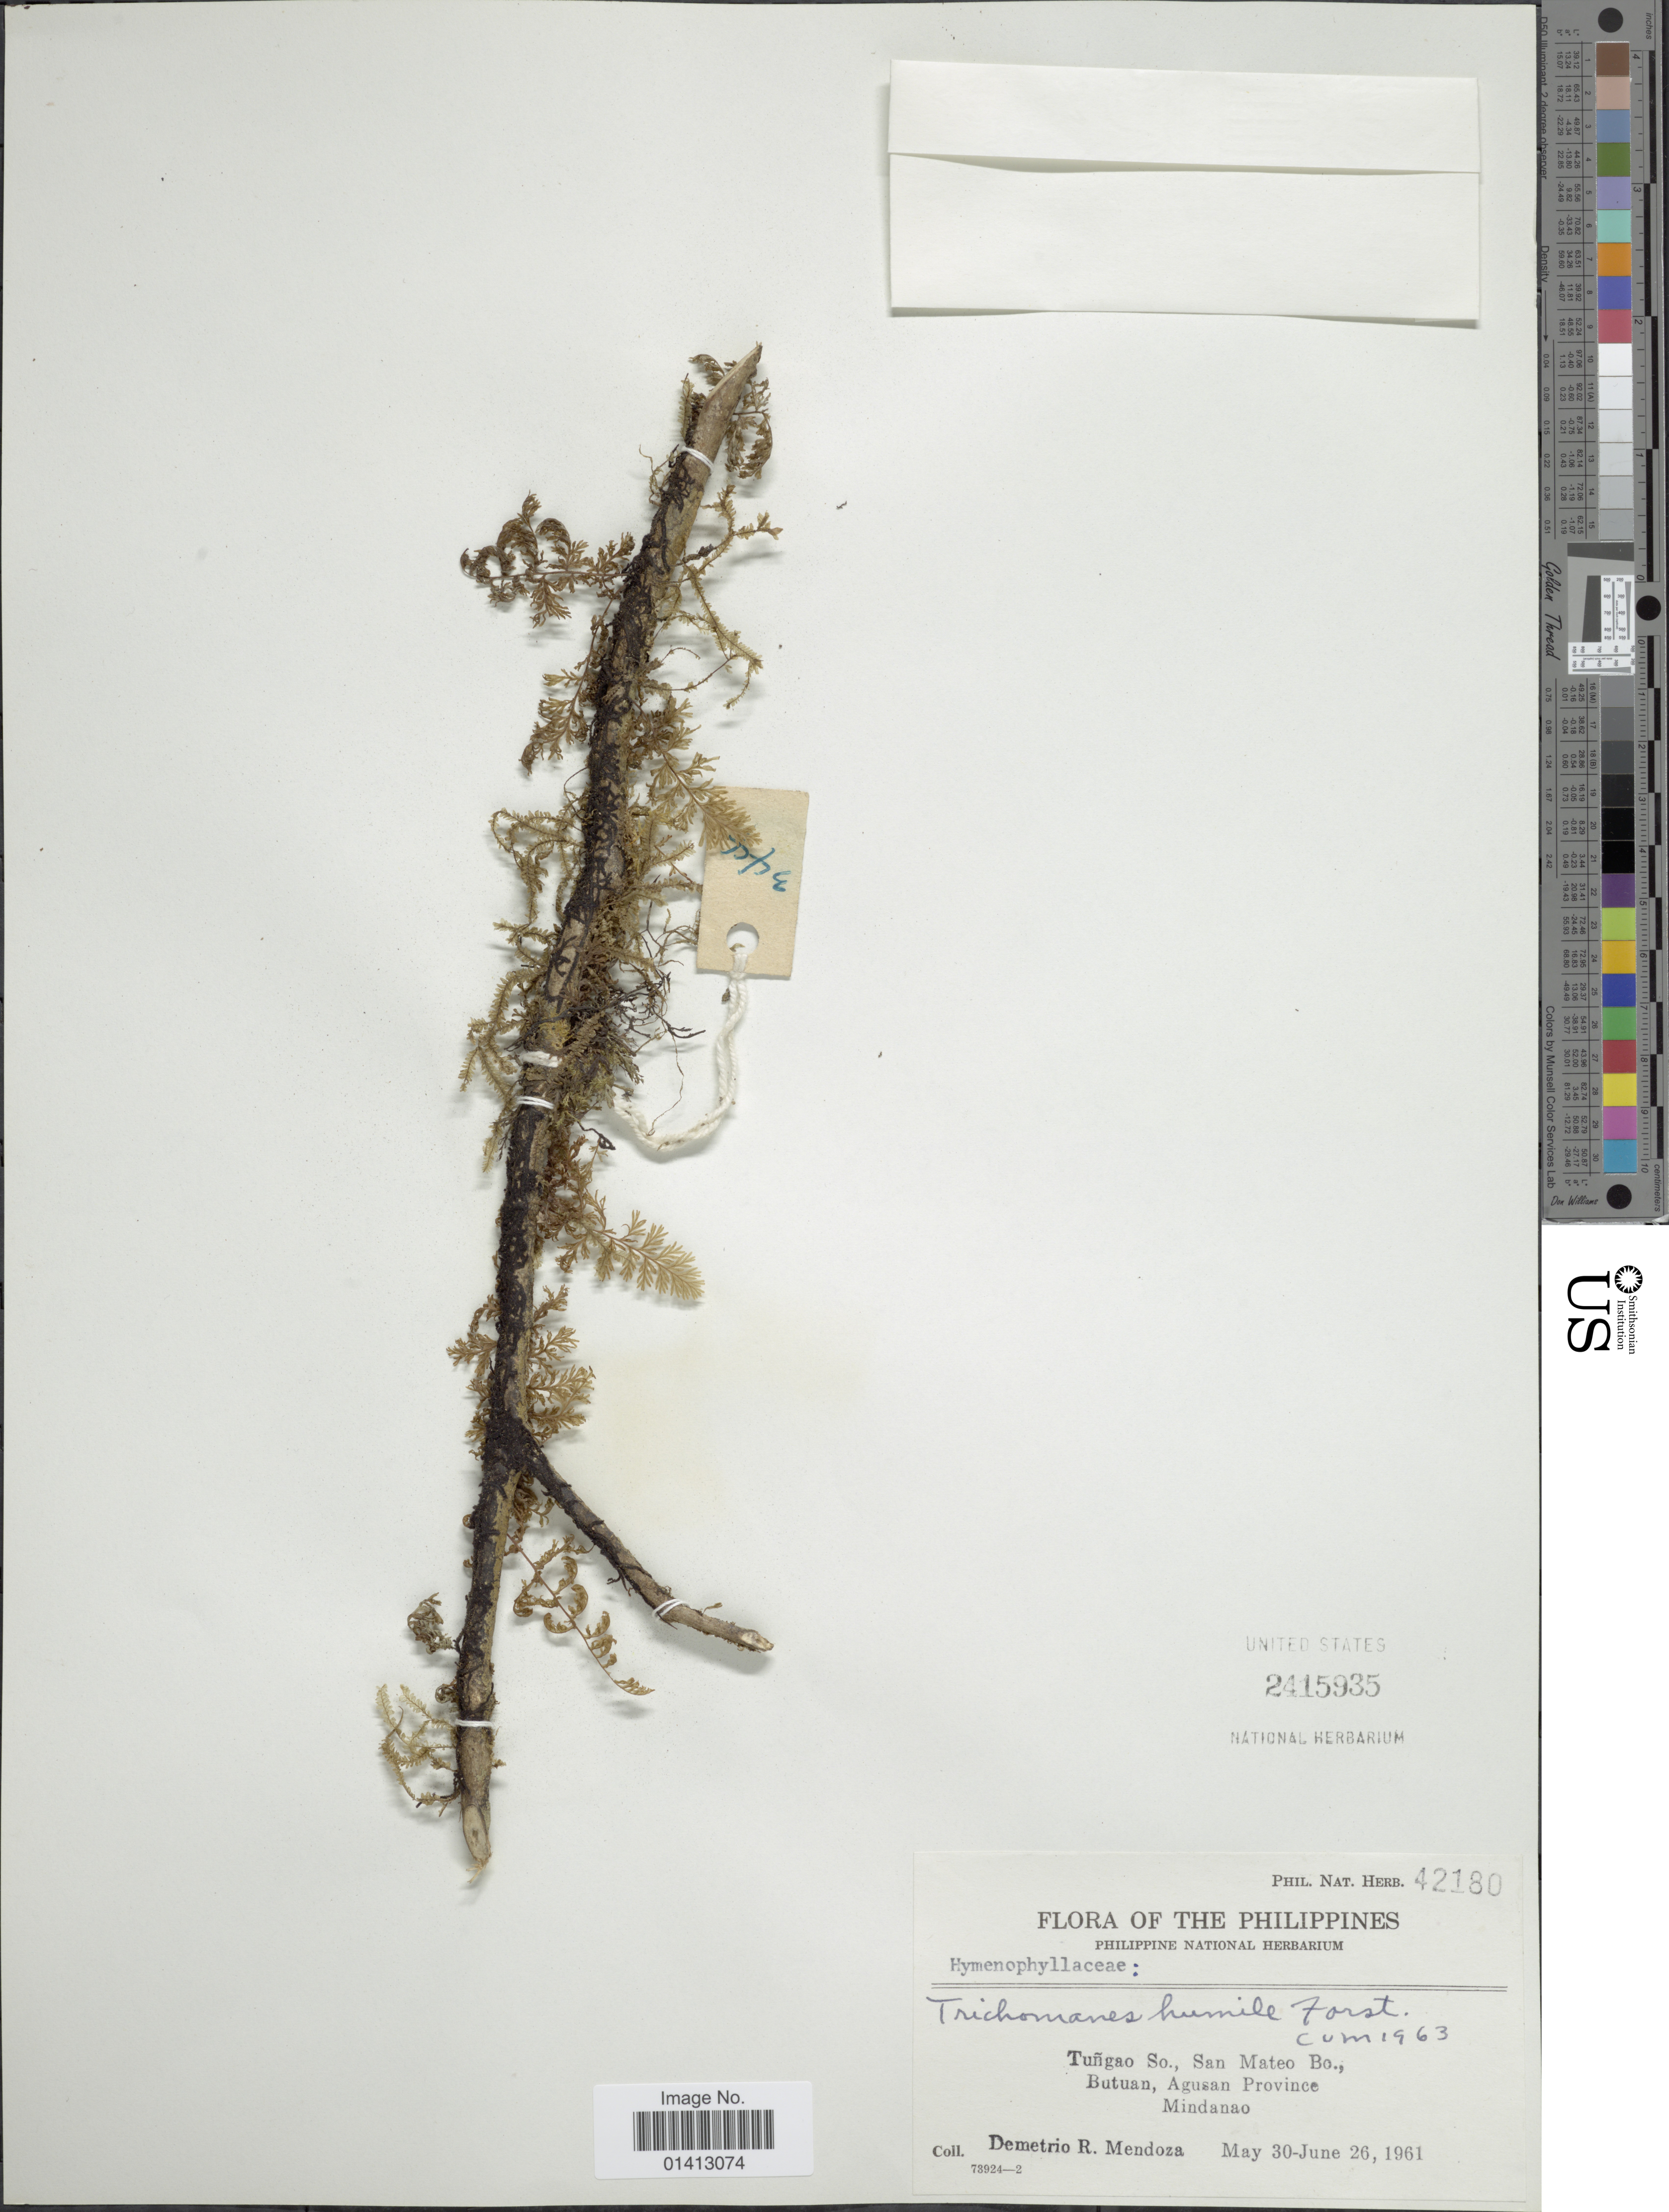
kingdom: Plantae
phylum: Tracheophyta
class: Polypodiopsida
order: Hymenophyllales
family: Hymenophyllaceae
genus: Crepidomanes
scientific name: Crepidomanes humilis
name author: (G. Forst.) Bosch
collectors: D. Mendoza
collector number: Phil Nat herb 42180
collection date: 1961-05-30/1961-06-26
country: Philippines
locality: Tuñgao So., San Mateo Bo., Butuan, Agusan province Mindanao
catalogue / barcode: US 2415935